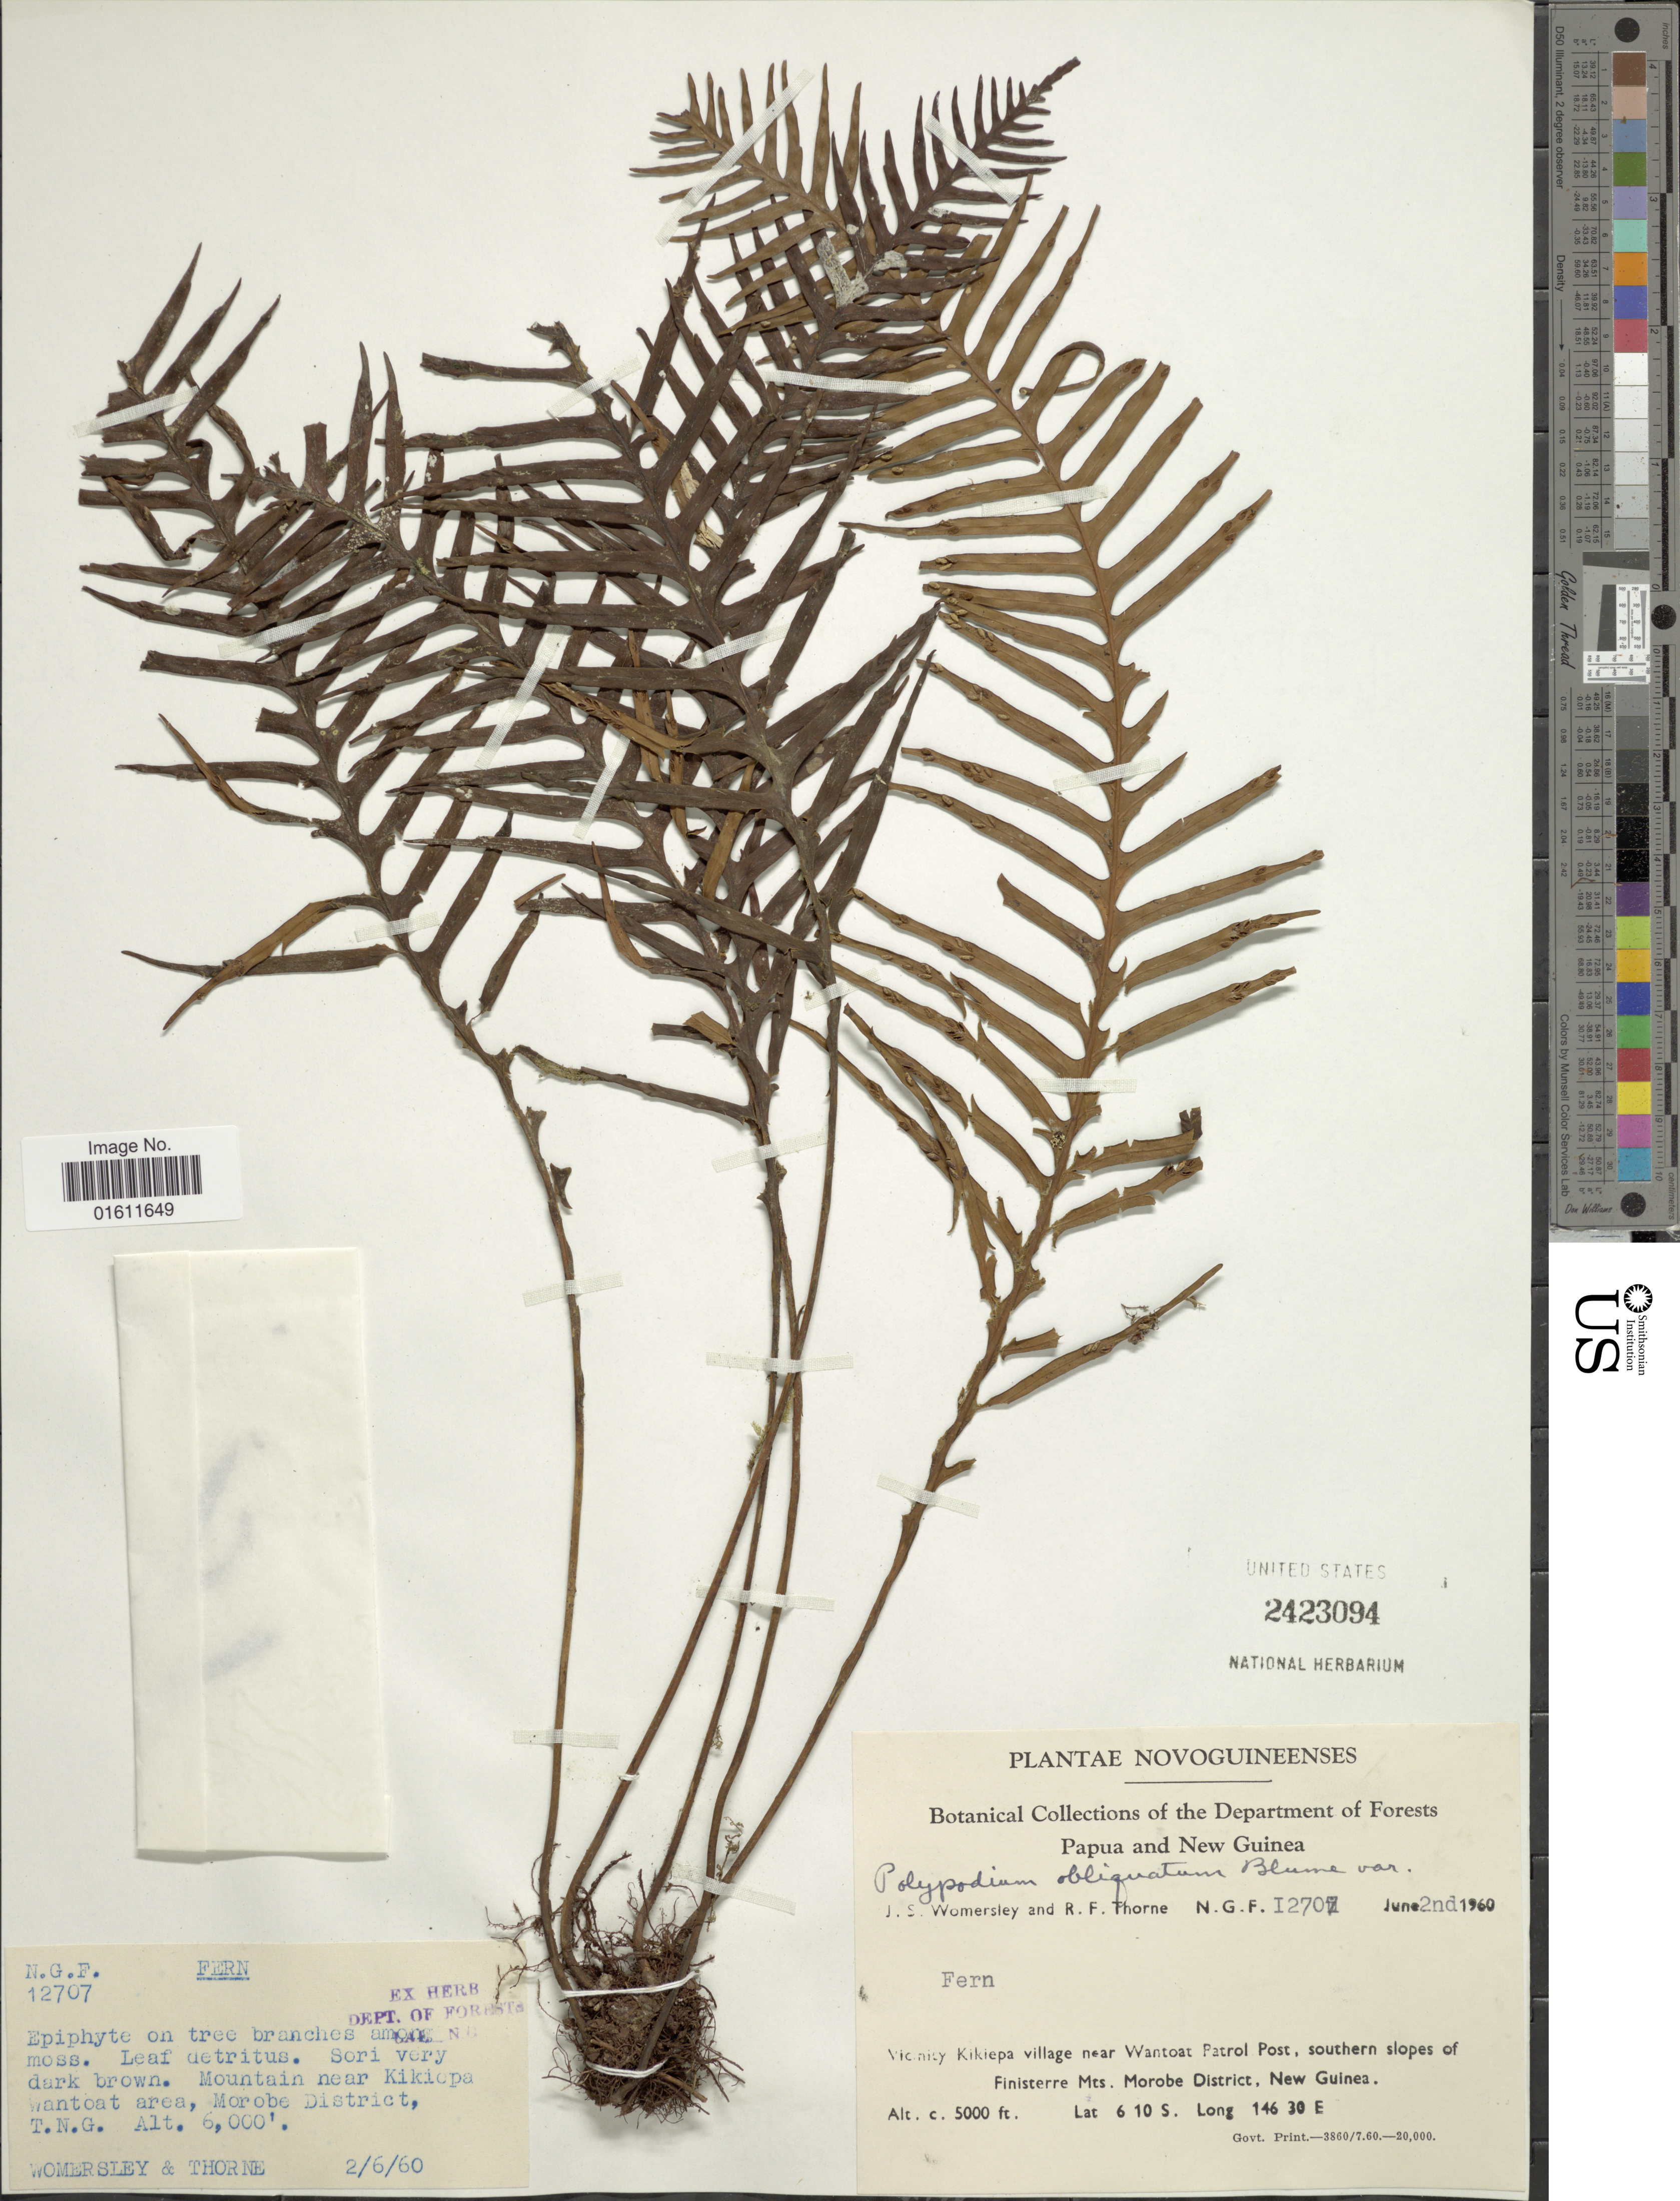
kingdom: Plantae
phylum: Tracheophyta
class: Polypodiopsida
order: Polypodiales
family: Polypodiaceae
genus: Prosaptia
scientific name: Prosaptia obliquata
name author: (Blume) Mett.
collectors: J. S. Womersley & R. F. Thorne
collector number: N.G.F. 1270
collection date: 1960-06-02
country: Papua New Guinea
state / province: Morobe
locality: Papua and New Guinea, vicinity of Kikiepa village near Wantoat Patrol Post, southern slopes of Finisterre Mts. Morobe District.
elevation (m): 1524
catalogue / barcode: US 2423094